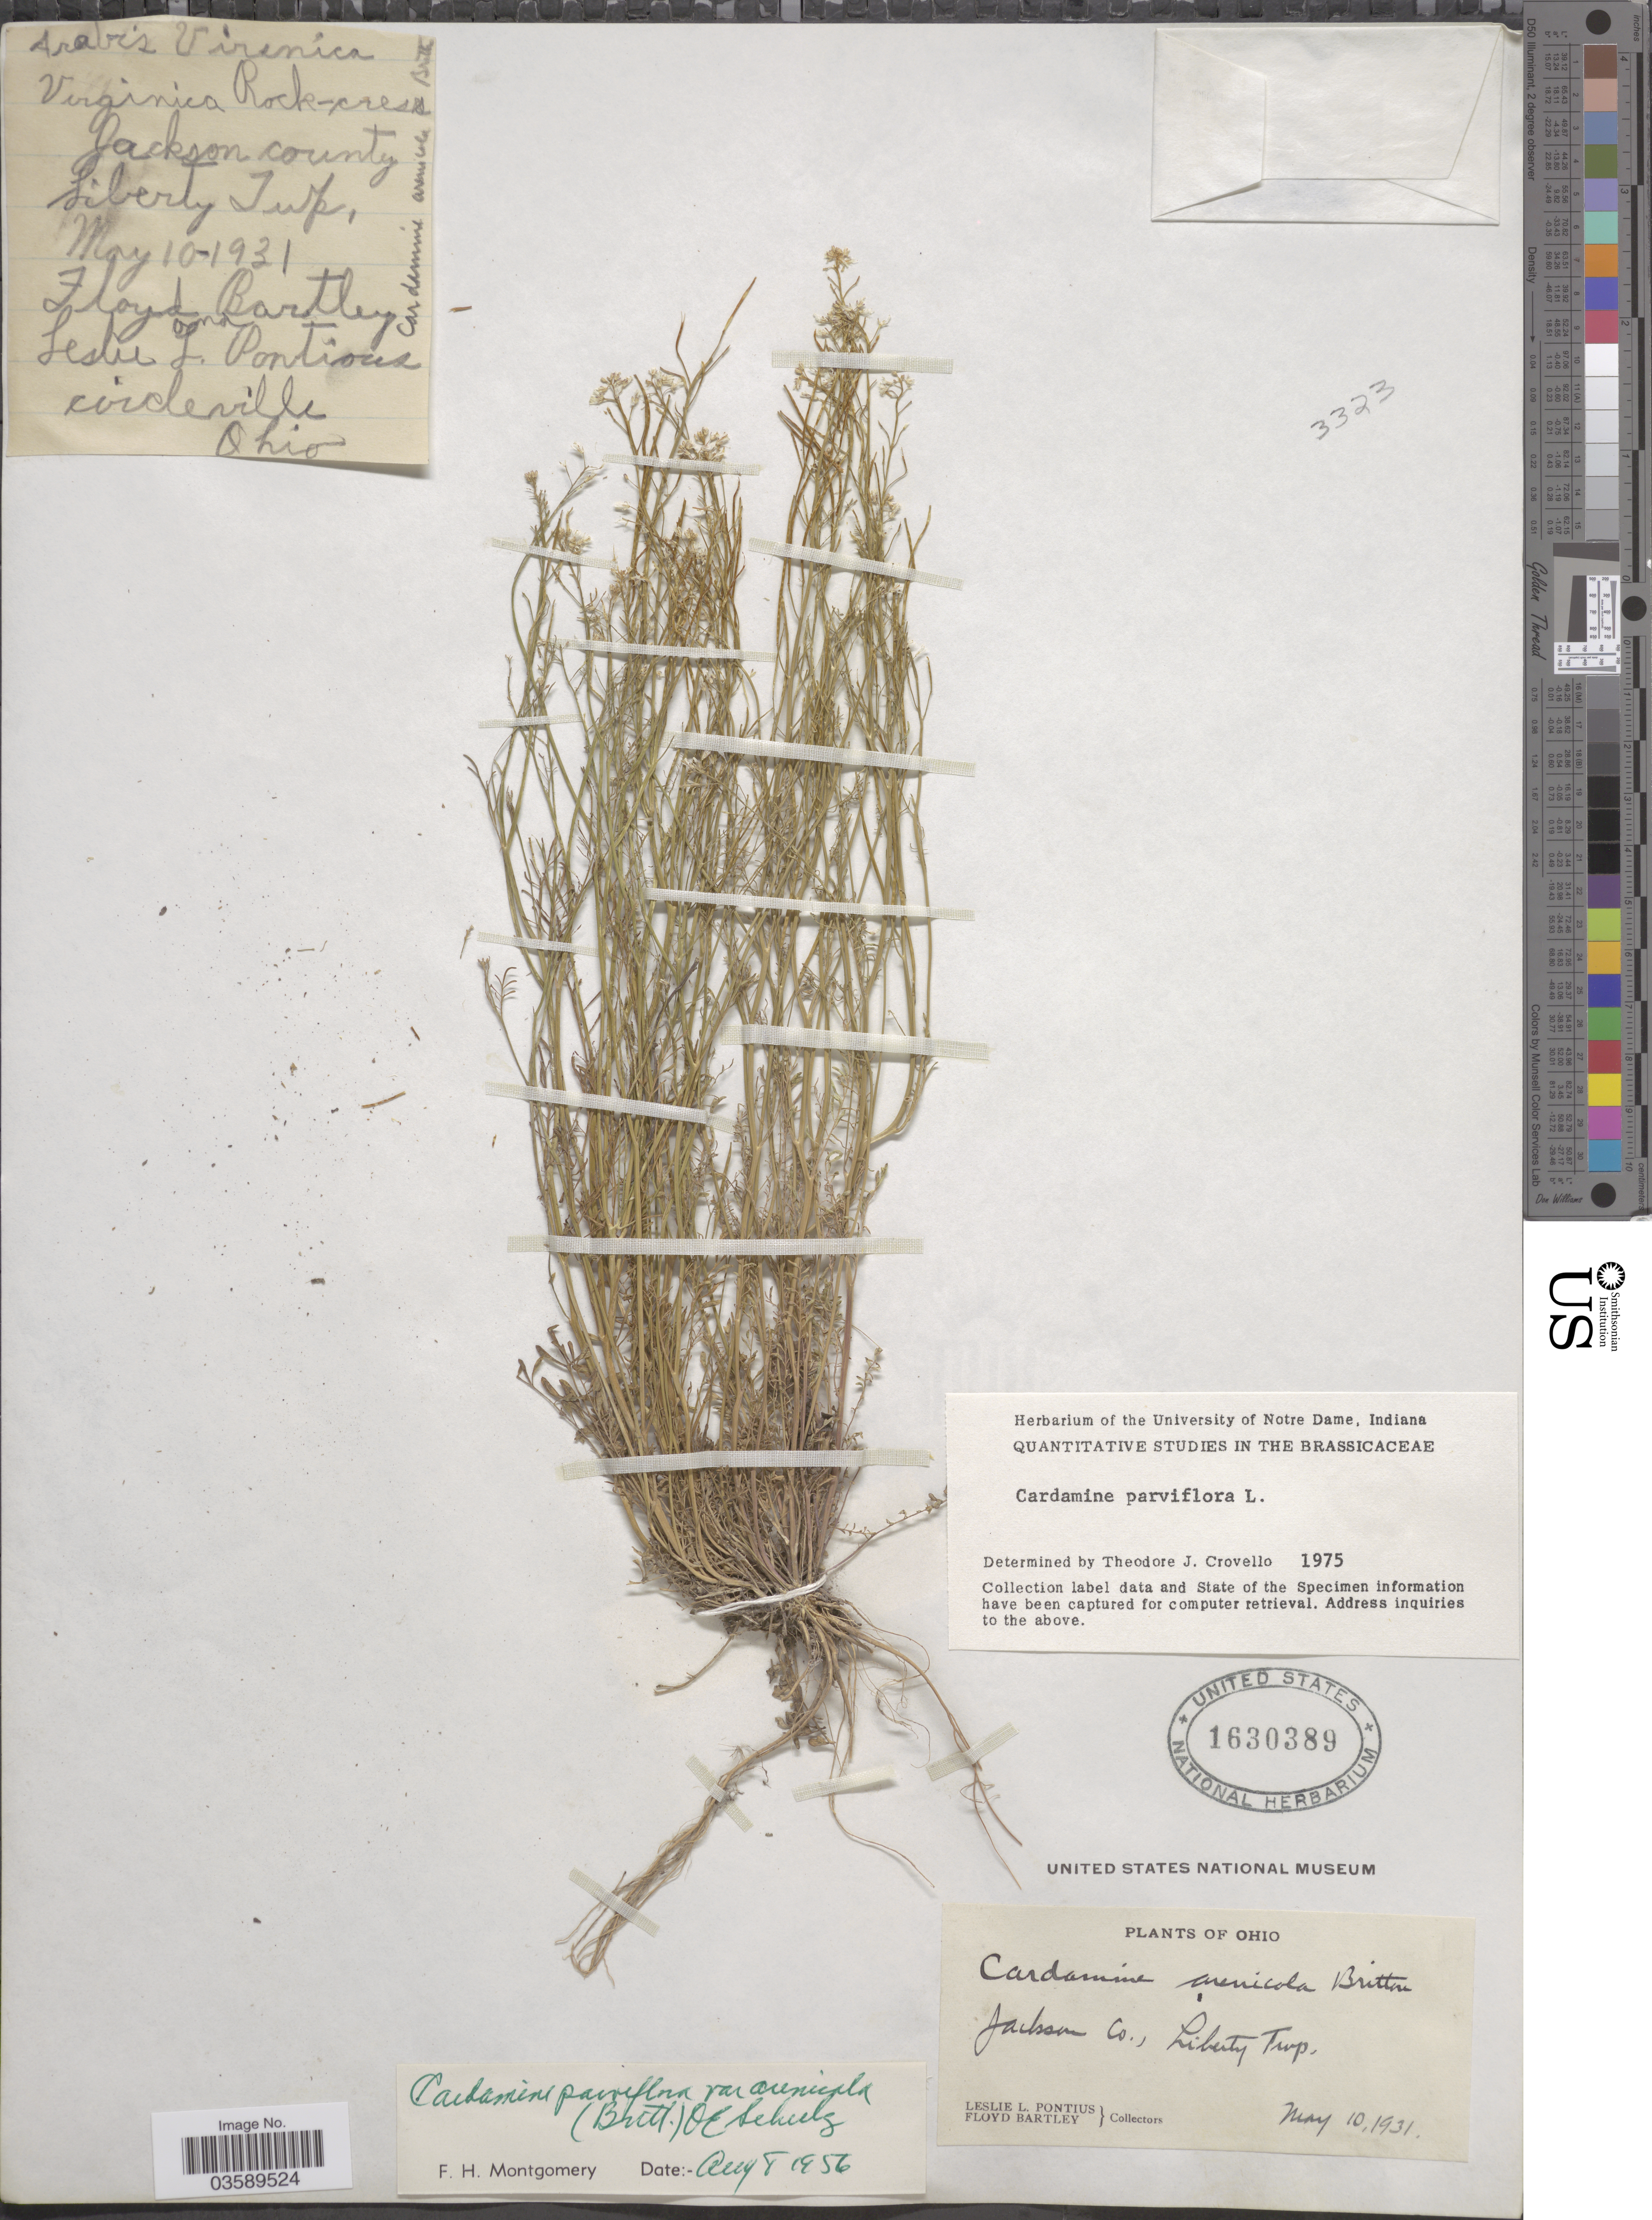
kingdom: Plantae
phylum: Tracheophyta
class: Magnoliopsida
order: Brassicales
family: Brassicaceae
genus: Cardamine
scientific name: Cardamine parviflora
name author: L.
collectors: L. Pontius & F. Bartley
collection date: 1931-05-10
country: United States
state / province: Ohio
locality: Jackson Co., Liberty Twp.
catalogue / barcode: US 1630389